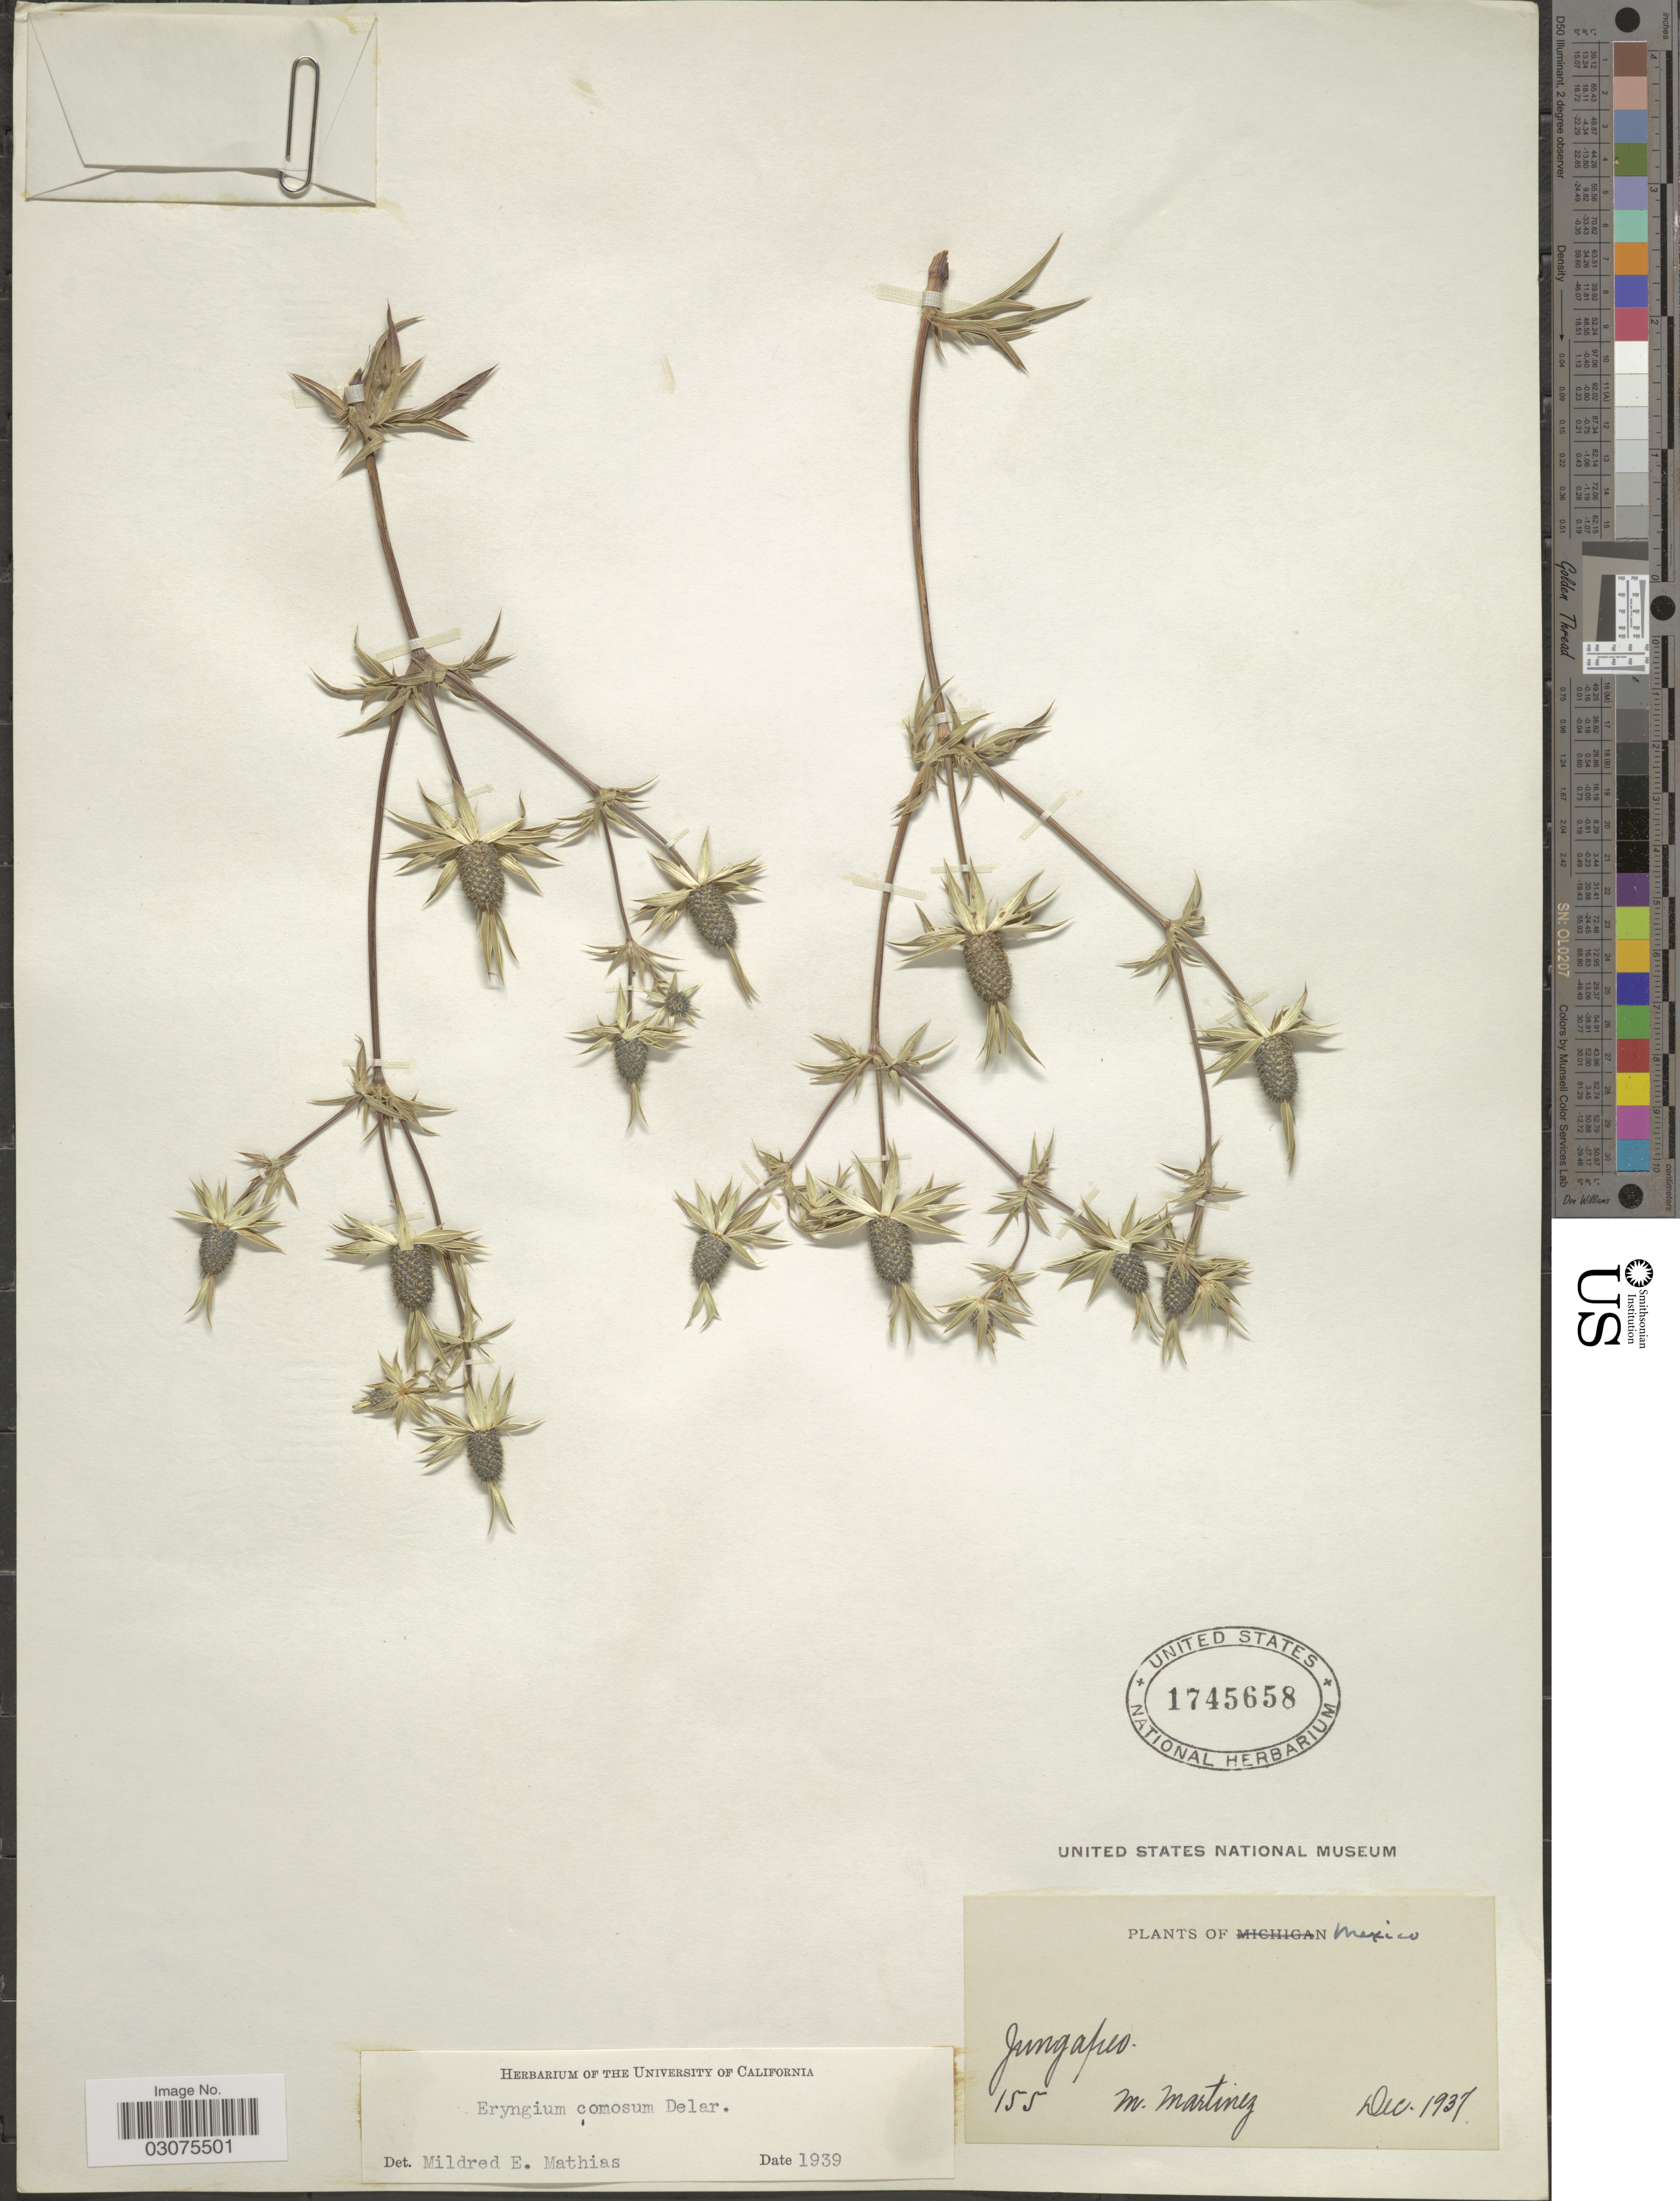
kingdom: Plantae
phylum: Tracheophyta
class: Magnoliopsida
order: Apiales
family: Apiaceae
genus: Eryngium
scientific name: Eryngium comosum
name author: F. Delaroche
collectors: M. Martínez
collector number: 155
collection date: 1937-12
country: Mexico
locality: Jungafico.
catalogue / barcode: US 1745658